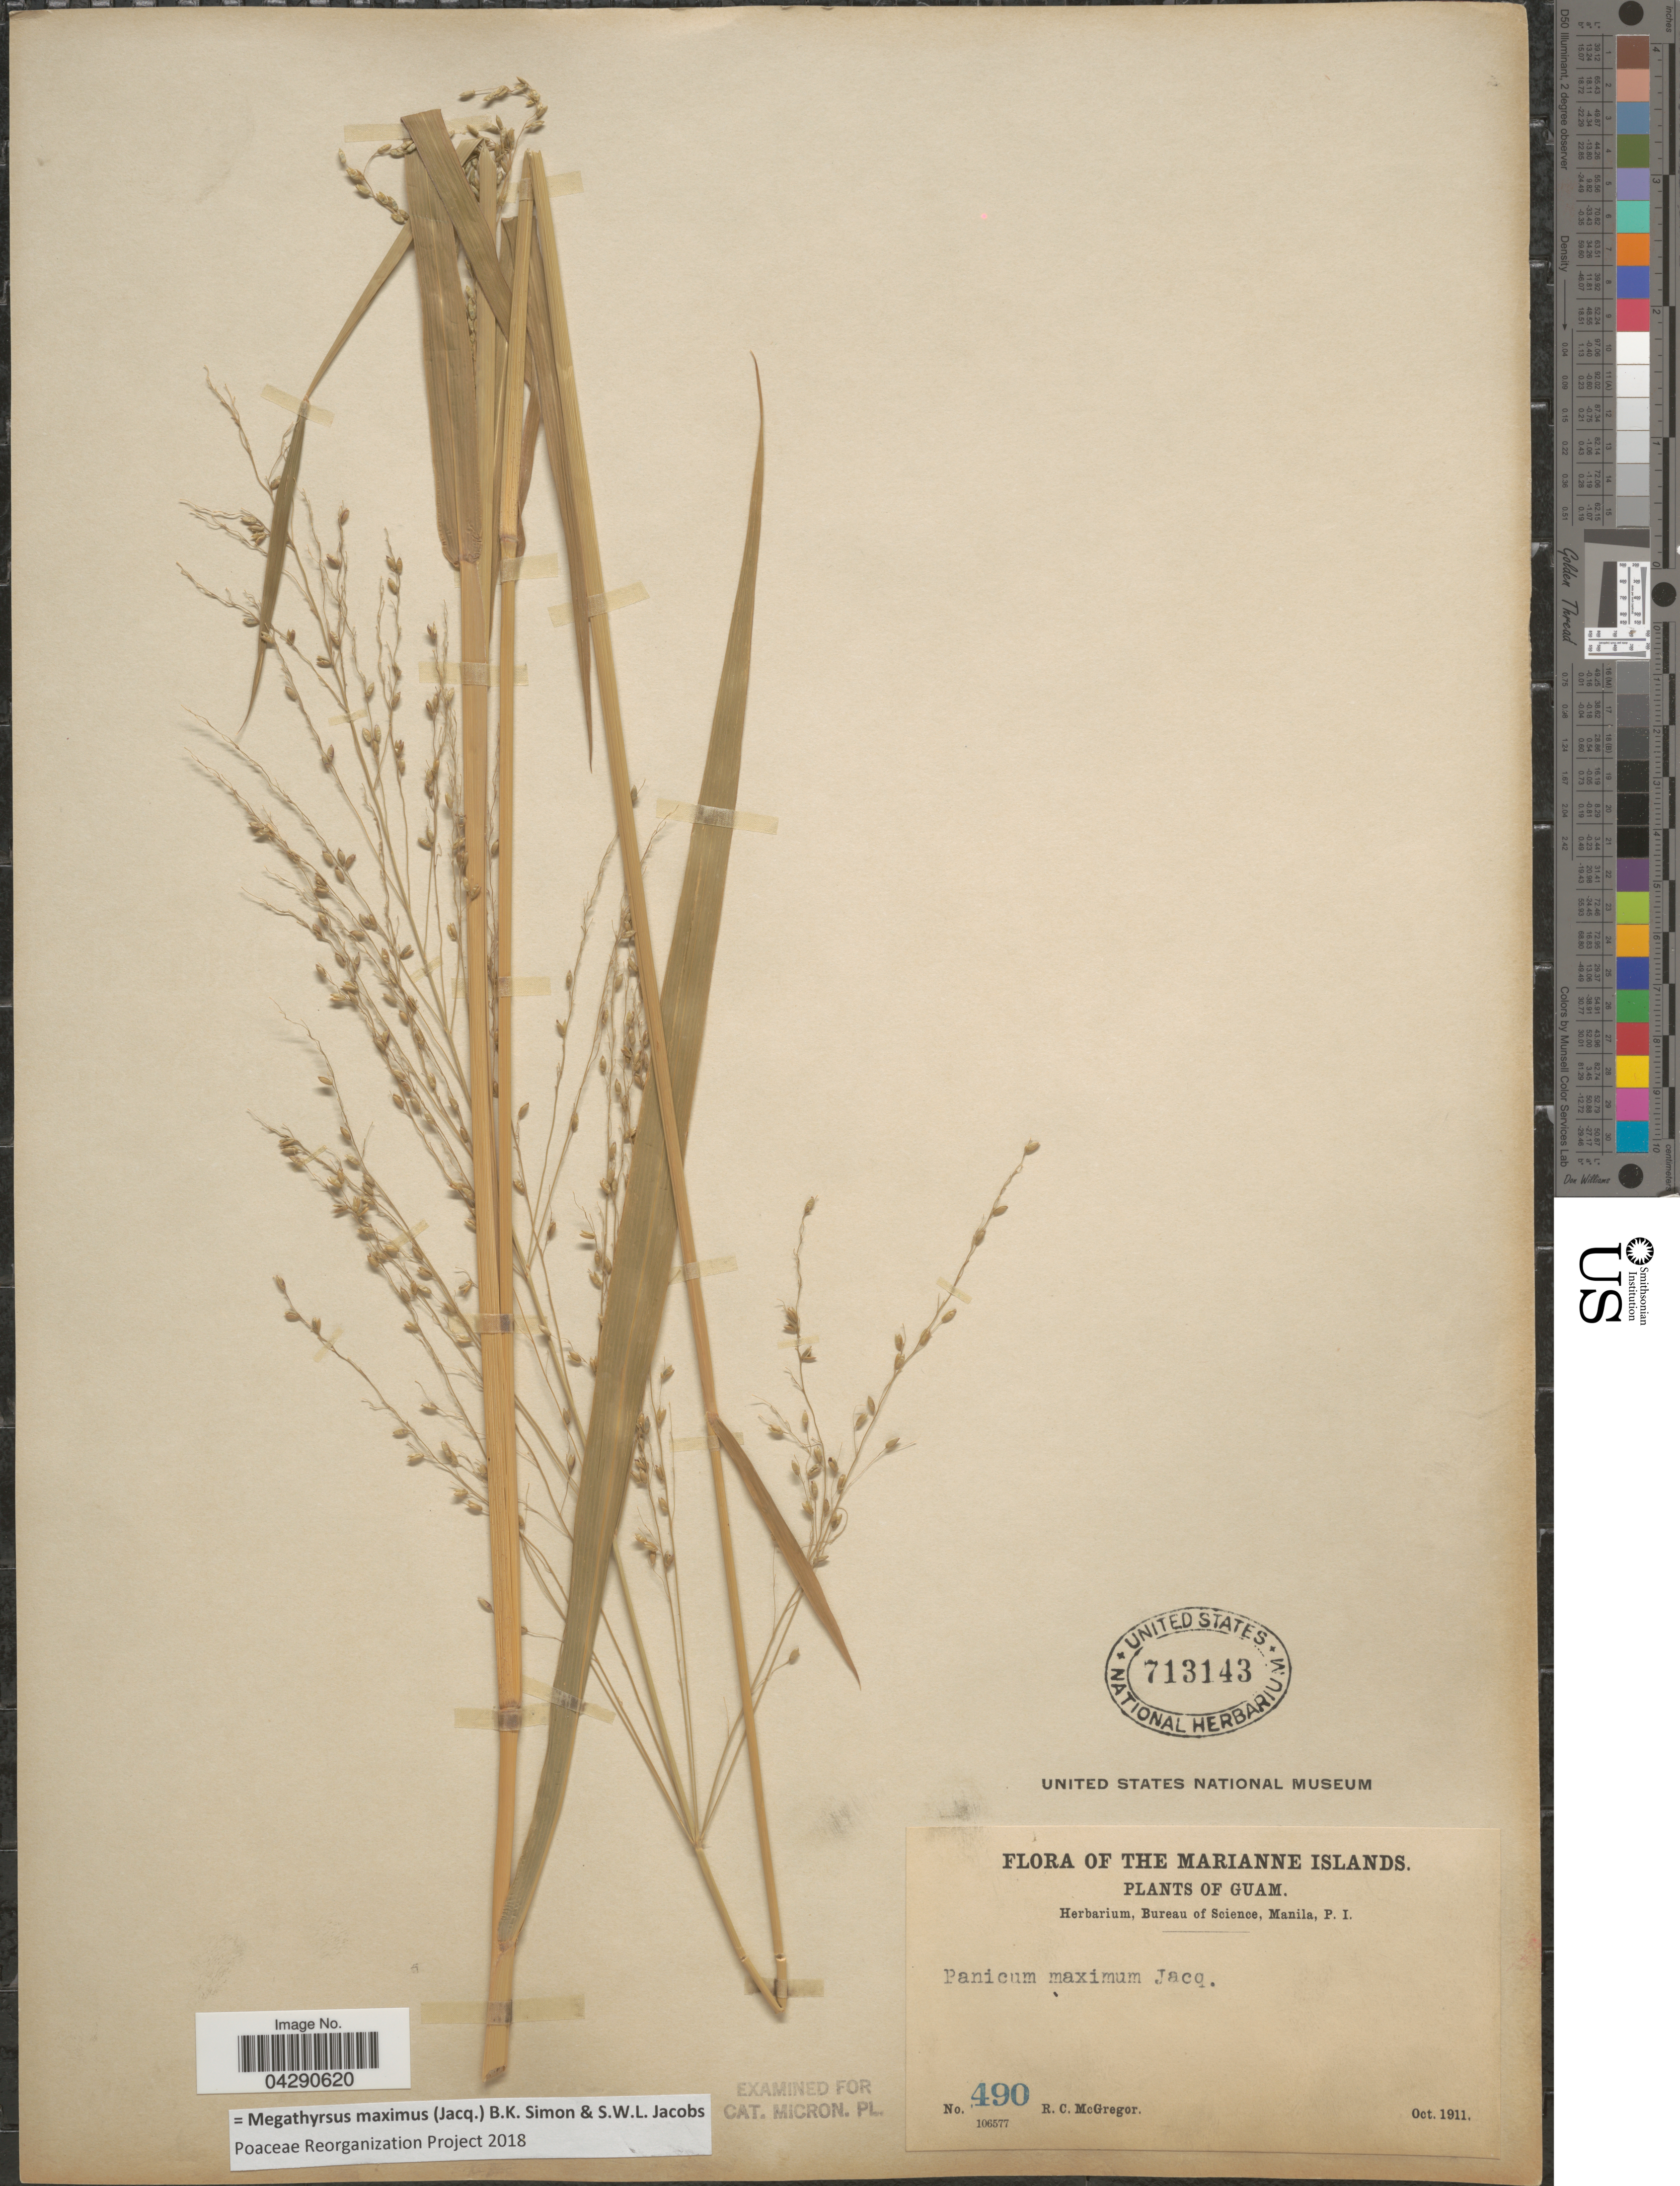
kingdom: Plantae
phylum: Tracheophyta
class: Liliopsida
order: Poales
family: Poaceae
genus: Megathyrsus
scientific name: Megathyrsus maximus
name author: (Jacq.) B.K. Simon & S.W.L. Jacobs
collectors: R. C. McGregor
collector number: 490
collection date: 1911-10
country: Guam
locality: Marianne Islands.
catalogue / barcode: US 713143